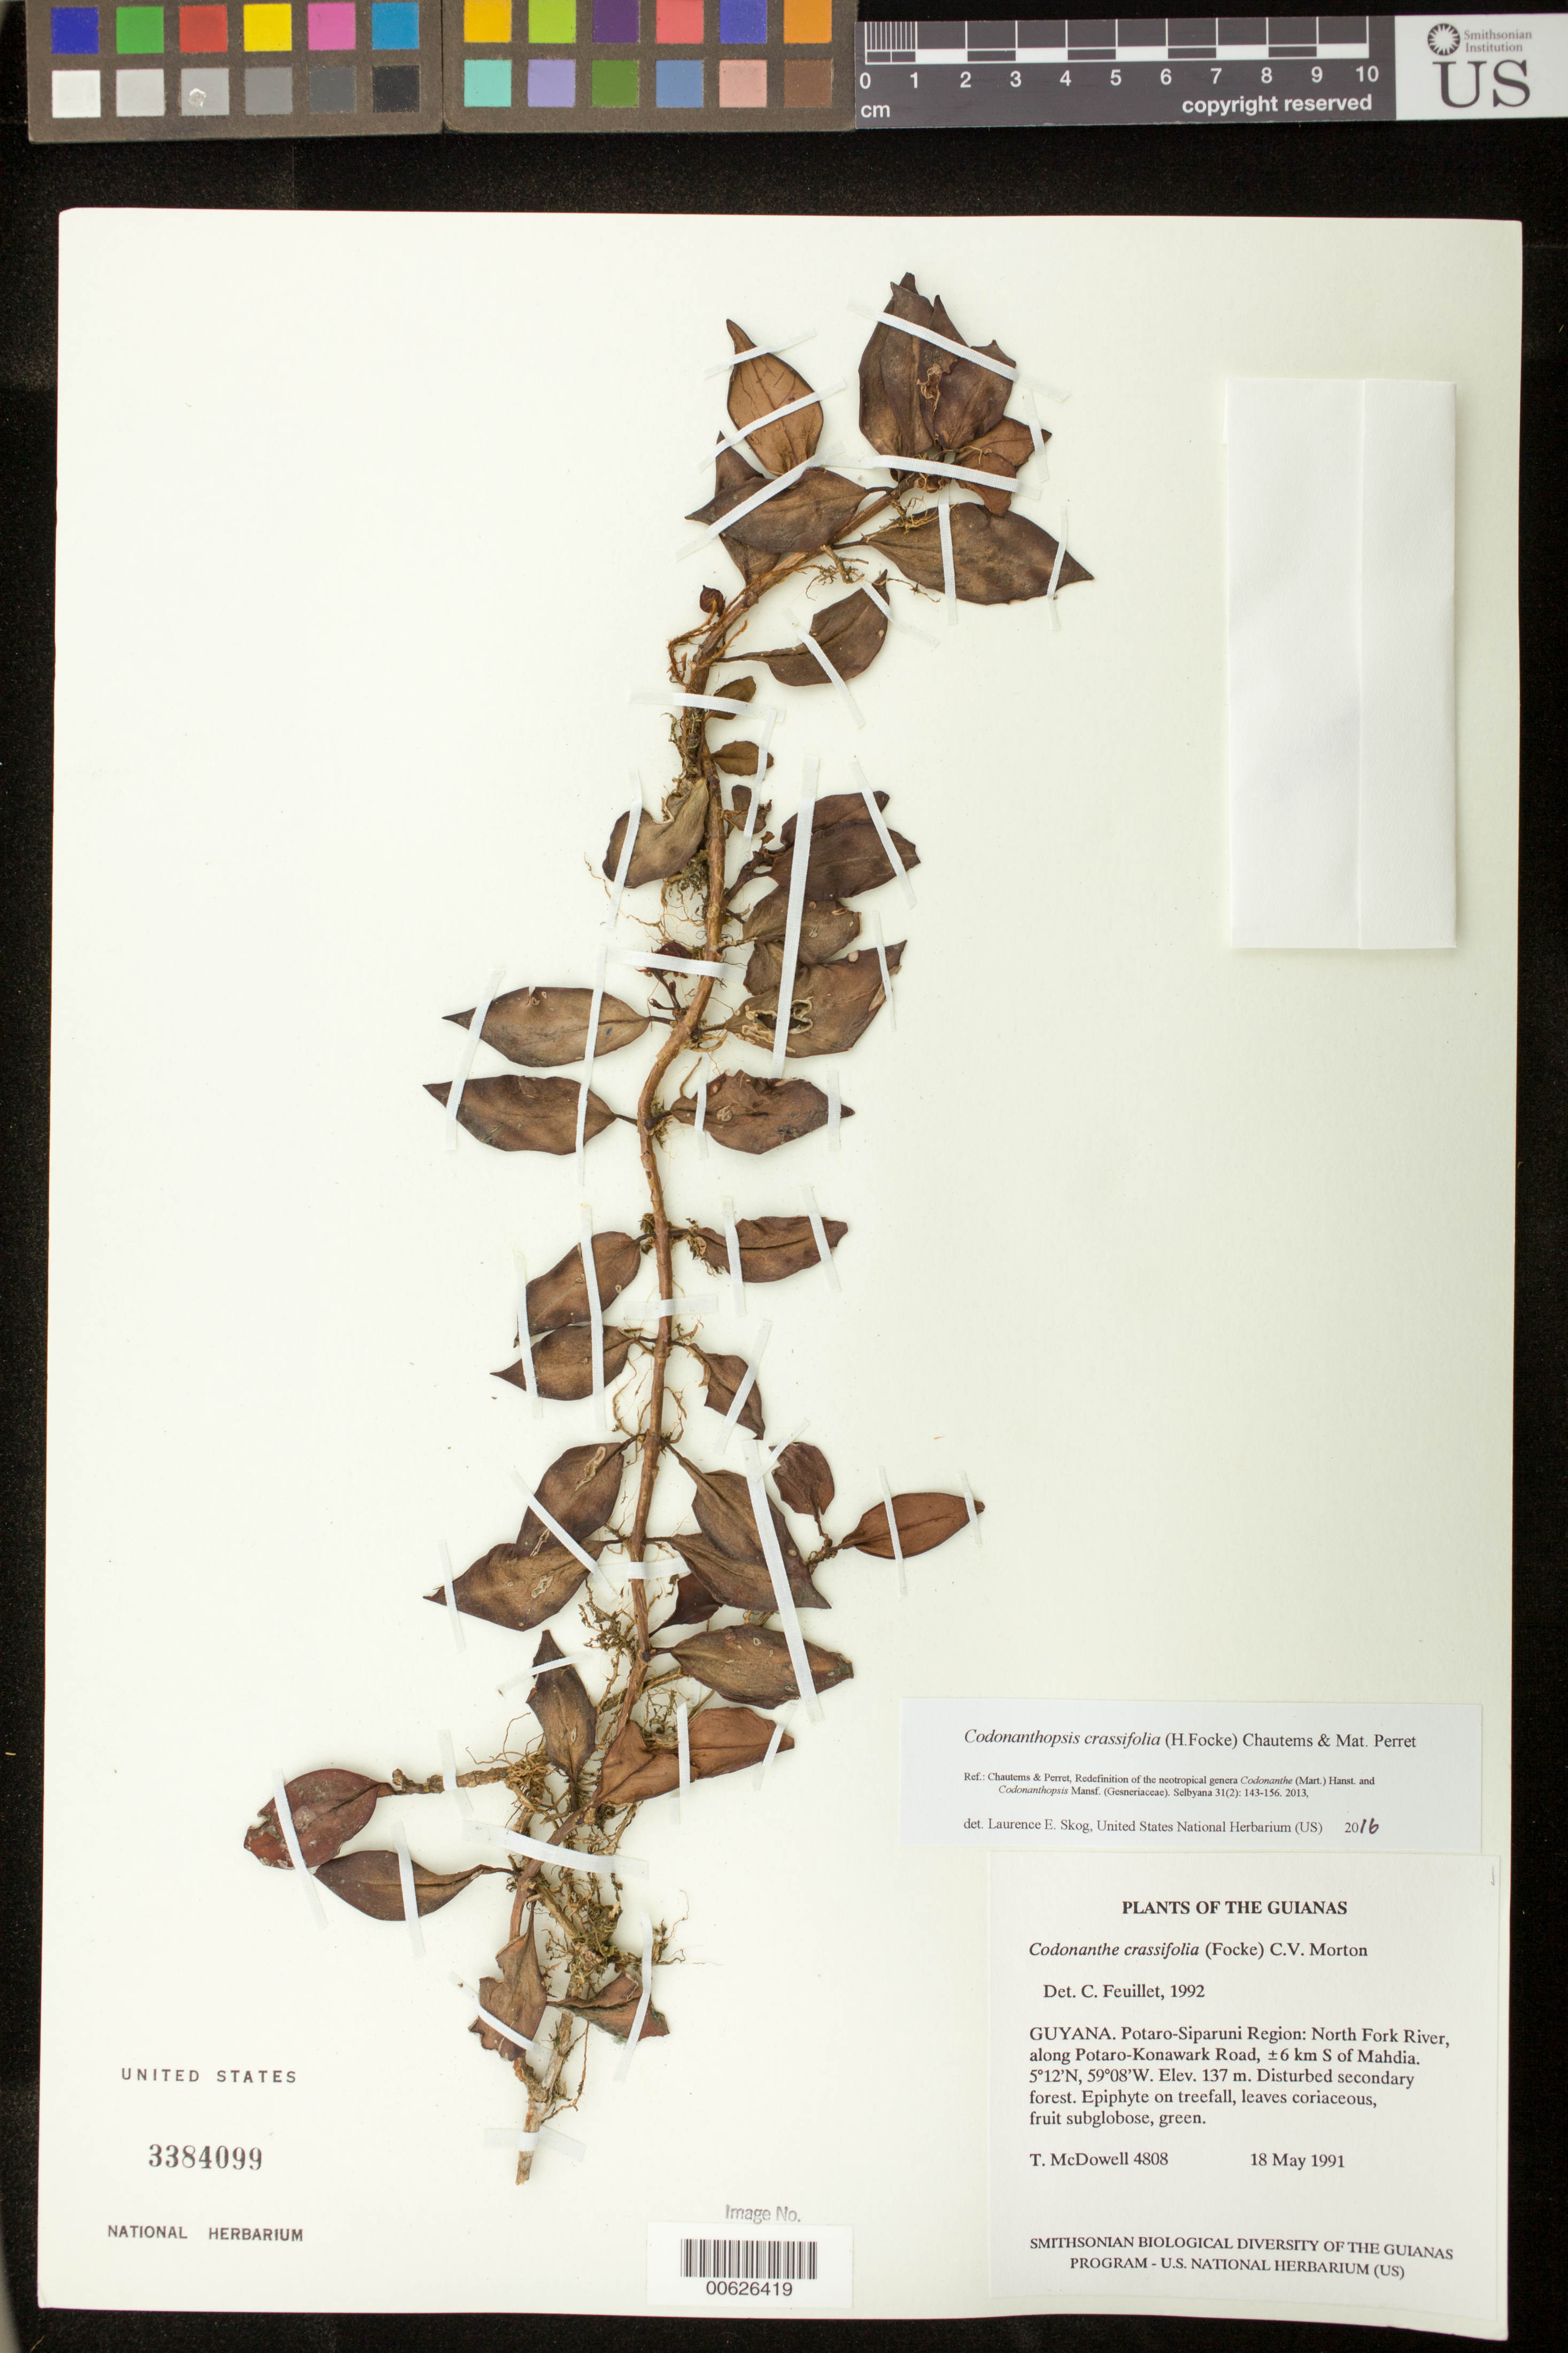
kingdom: Plantae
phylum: Tracheophyta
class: Magnoliopsida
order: Lamiales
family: Gesneriaceae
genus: Codonanthopsis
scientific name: Codonanthopsis crassifolia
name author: (H. Focke) Chautems & Mat.Perret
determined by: Skog, Laurence E.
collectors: T. McDowell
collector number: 4808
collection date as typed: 18 May 1991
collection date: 1991-05-18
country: Guyana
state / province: Potaro-Siparuni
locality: North Fork River, along Potaro-Konawark Road, ±6 km S of Mahdia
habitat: Disturbed secondary forest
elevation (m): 137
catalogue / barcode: US 3384099